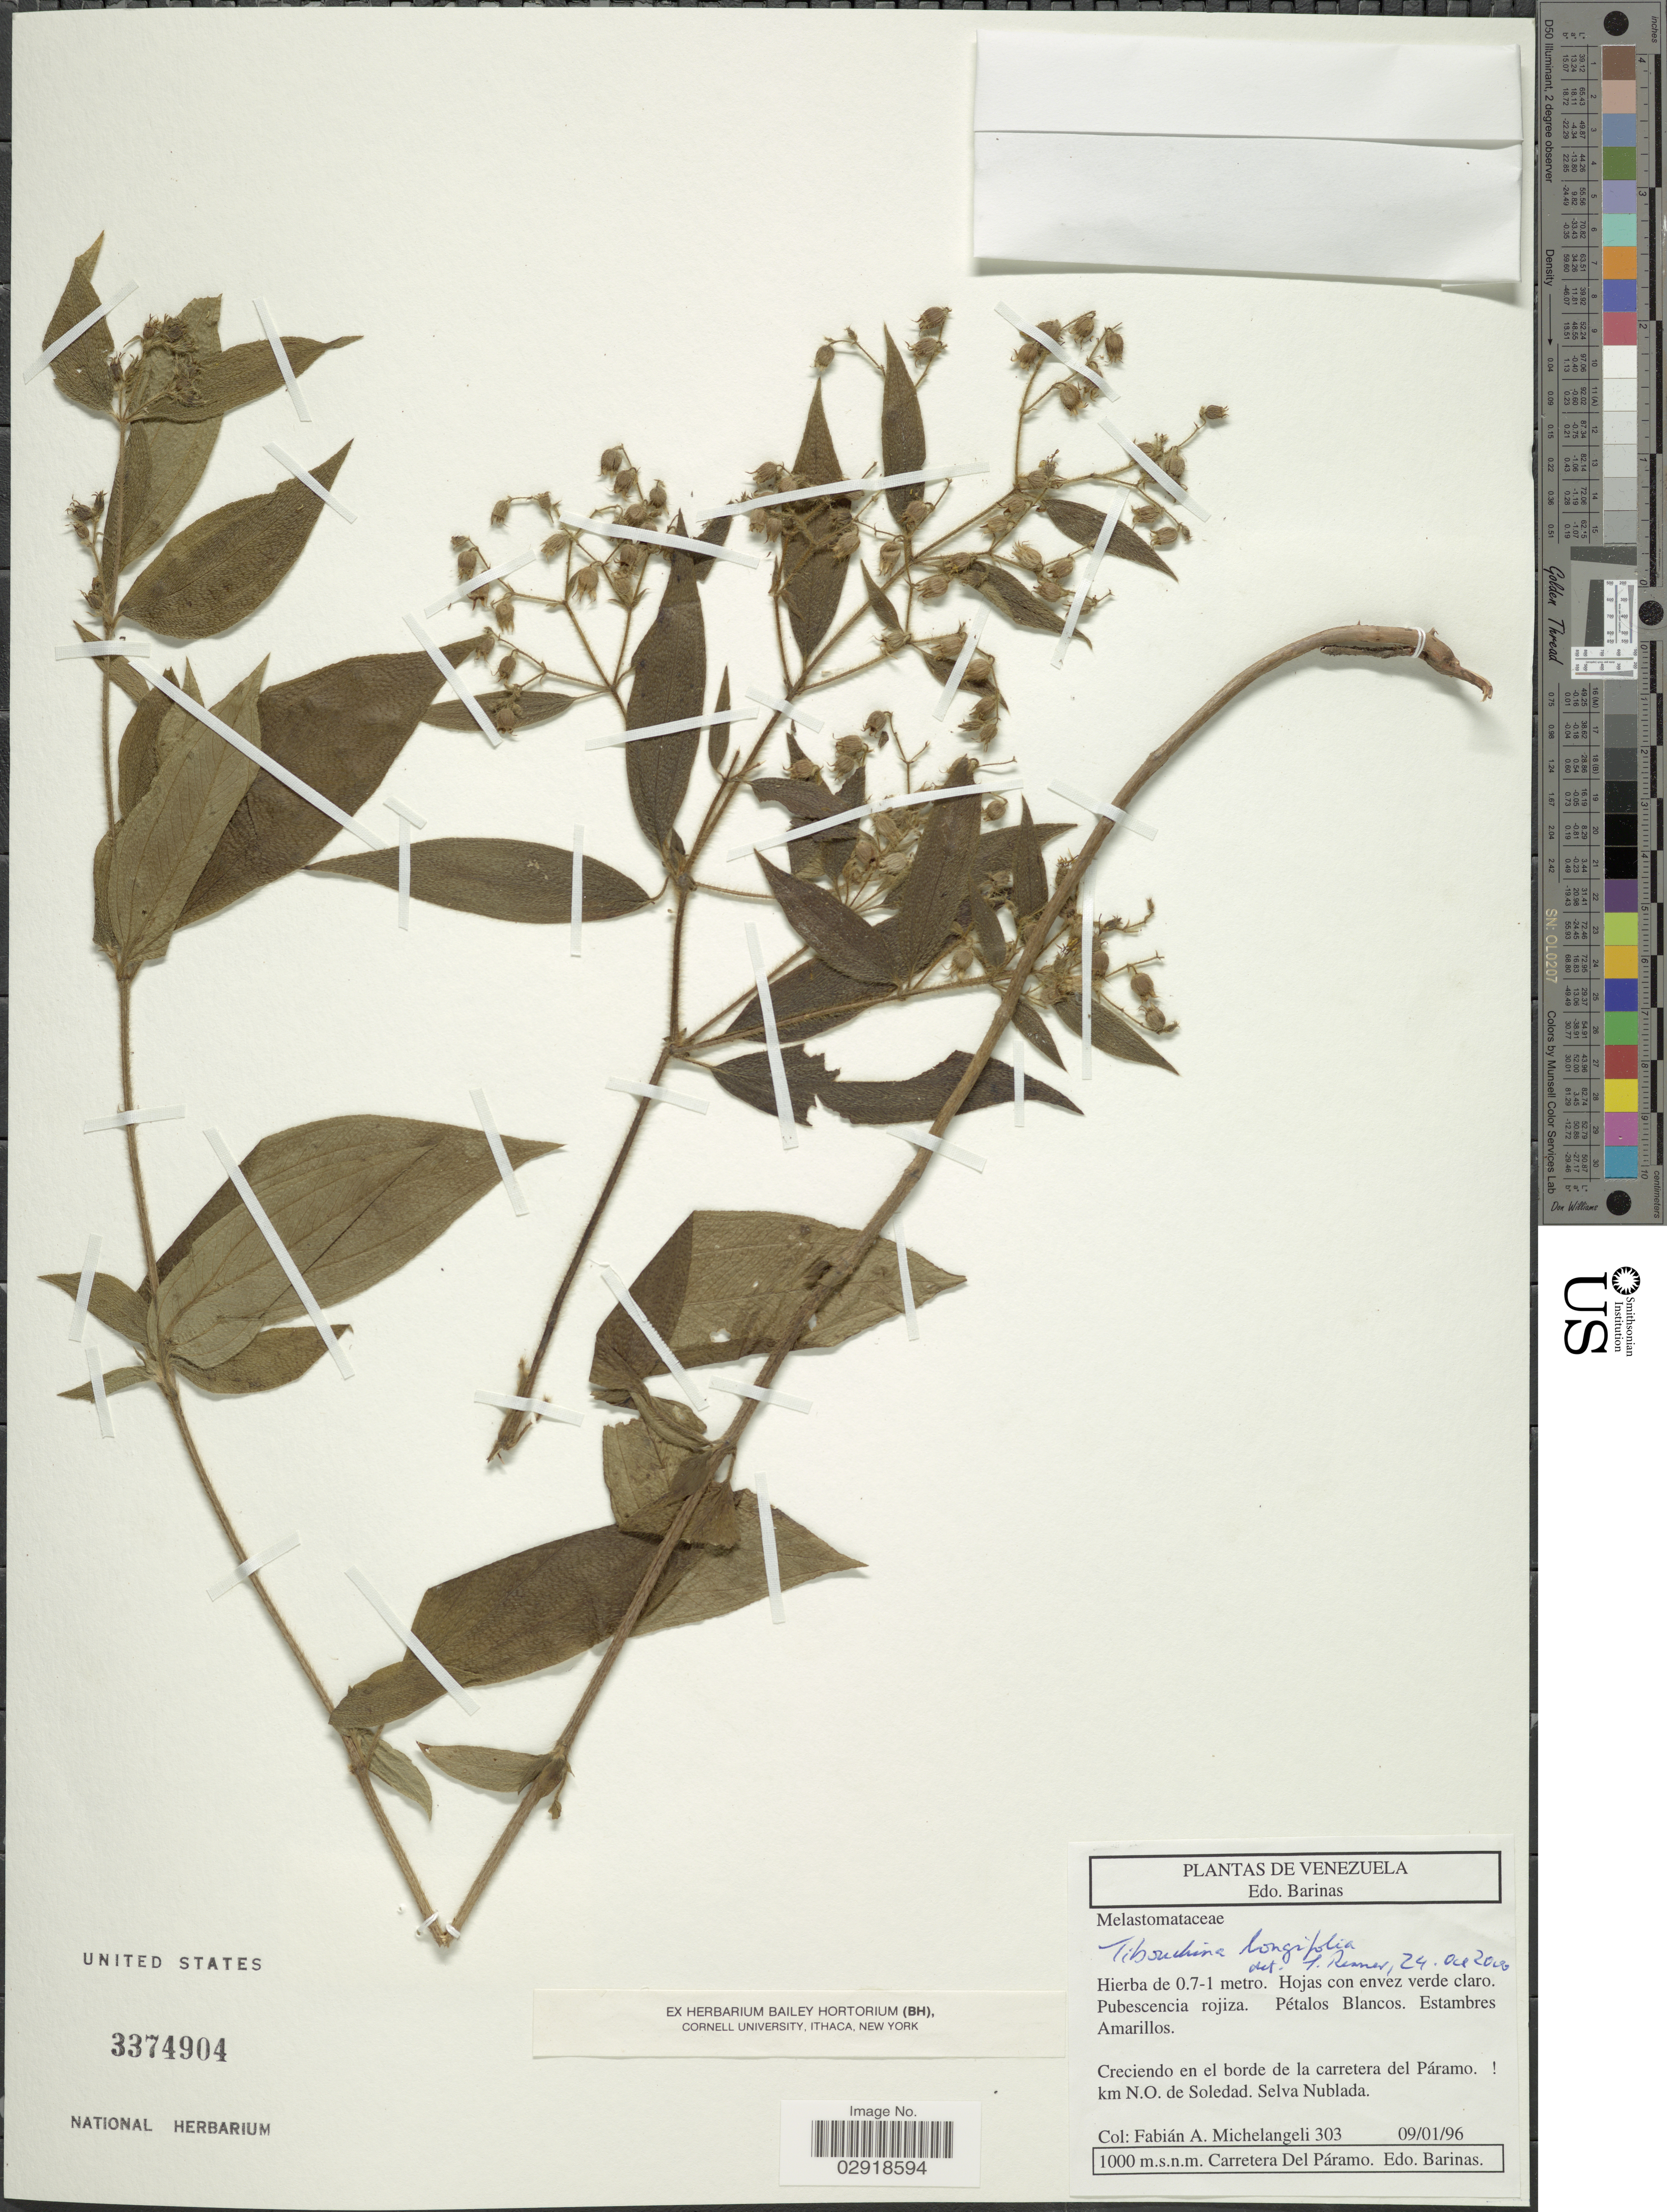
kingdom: Plantae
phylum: Tracheophyta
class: Magnoliopsida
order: Myrtales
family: Melastomataceae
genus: Chaetogastra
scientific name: Chaetogastra longifolia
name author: (Vahl) DC.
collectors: F. A. Michelangeli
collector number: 303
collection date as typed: Transcribed d/m/y: 9/1/96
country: Venezuela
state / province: Barinas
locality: Edo. Barinas. Creciendo en el borde de la carretera del Páramo. km N.O. de Soledad. Selva Nublada.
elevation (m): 1000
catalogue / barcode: US 3374904